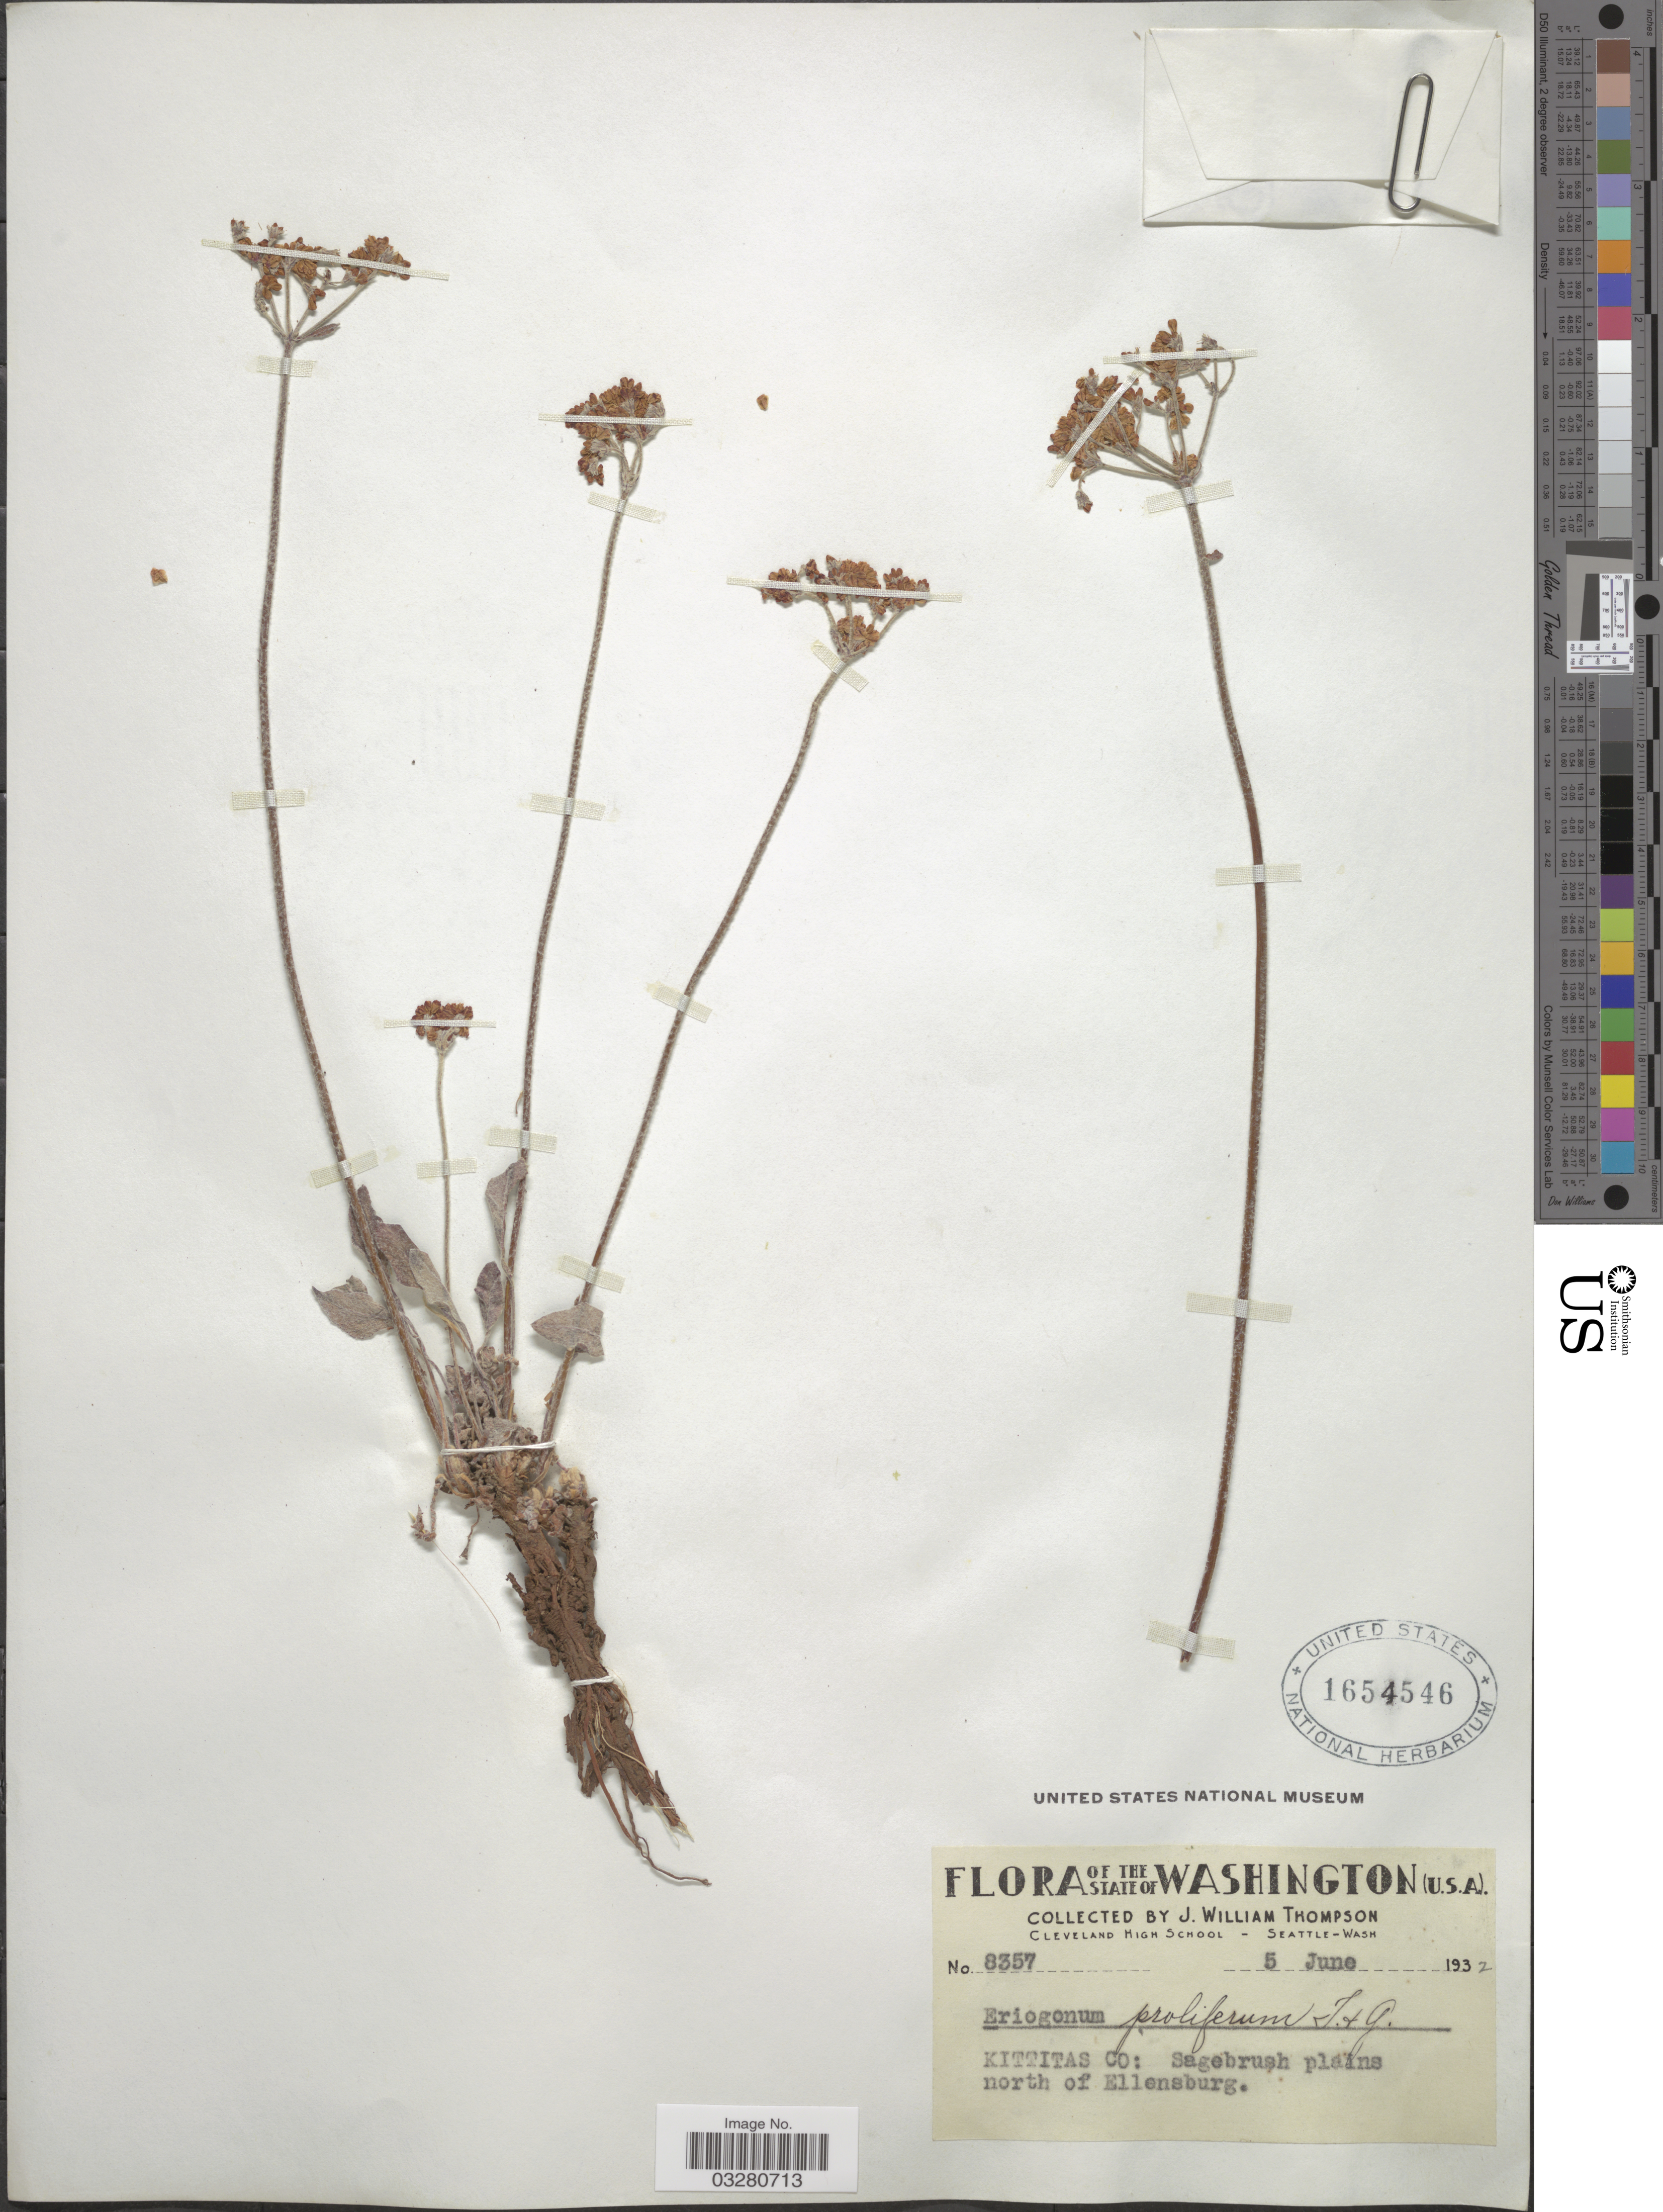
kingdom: Plantae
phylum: Tracheophyta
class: Magnoliopsida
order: Caryophyllales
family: Polygonaceae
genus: Eriogonum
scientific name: Eriogonum strictum subsp. proliferum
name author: (Torr. & A. Gray) S. Stokes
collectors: J. W. Thompson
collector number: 8357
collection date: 1932-06-05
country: United States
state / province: Washington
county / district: Kittitas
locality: Kittitas Co: Sagebrush plains north of Ellensburg.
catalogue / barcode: US 1654546